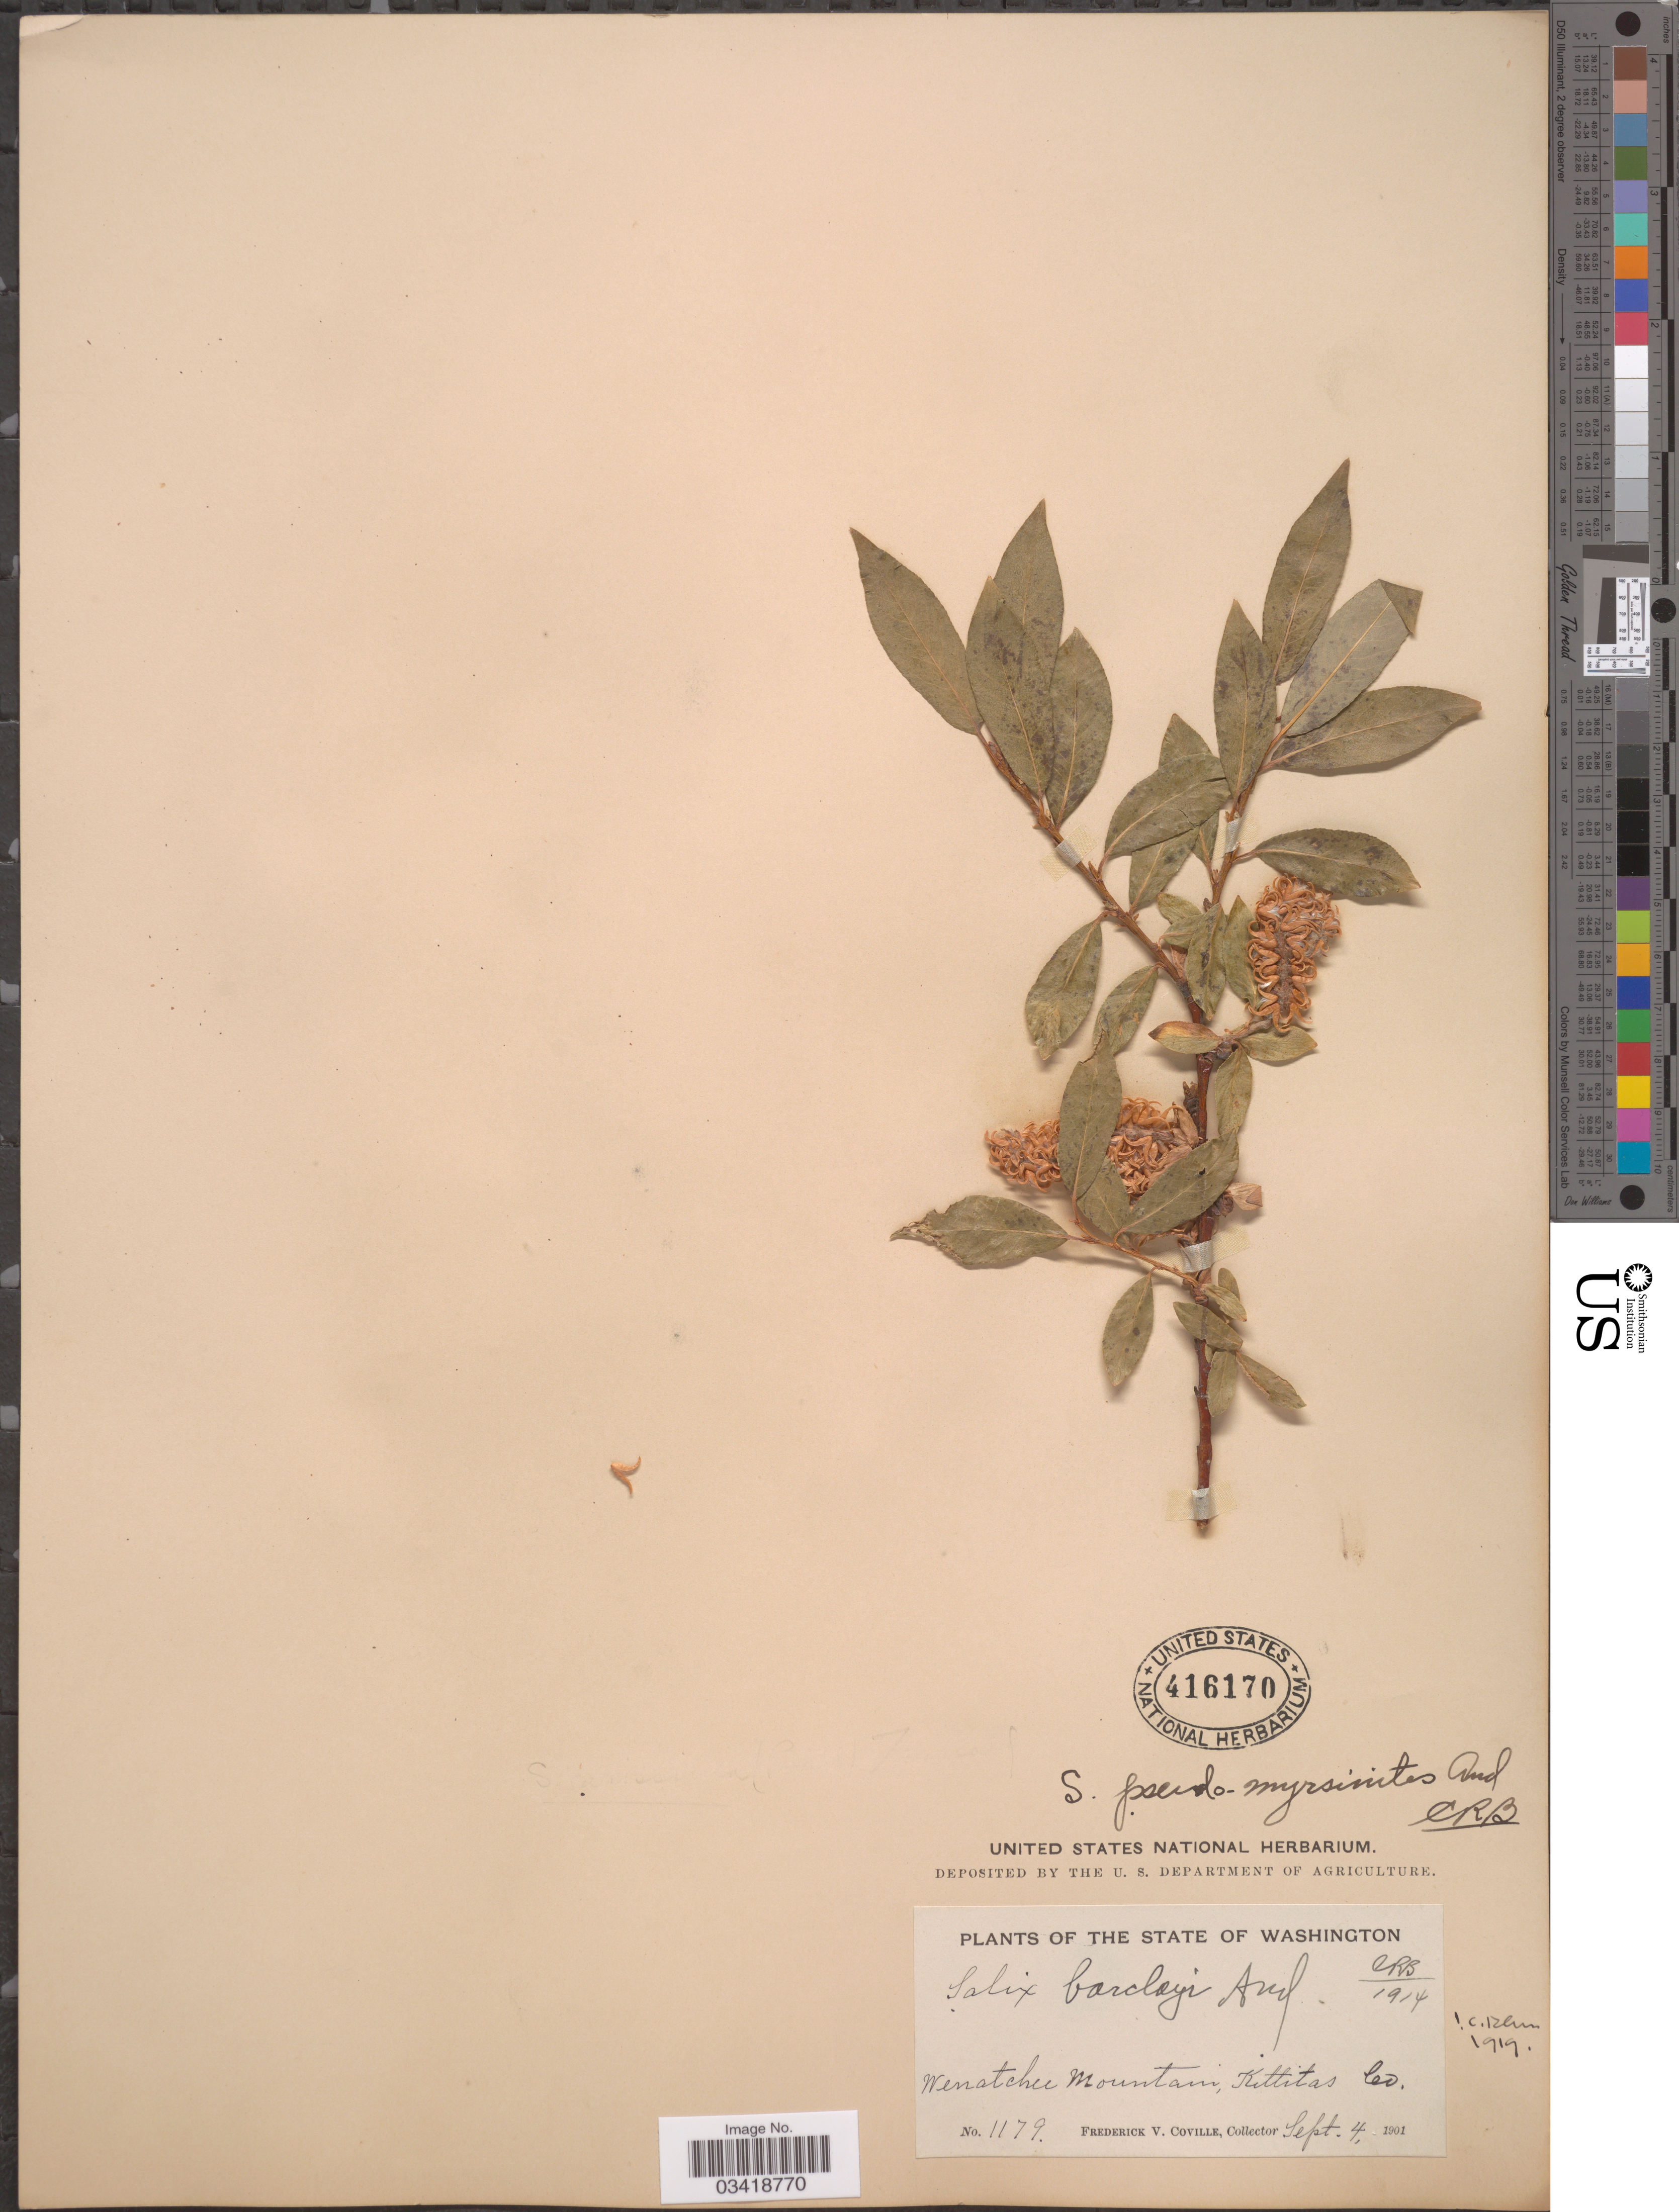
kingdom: Plantae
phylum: Tracheophyta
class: Magnoliopsida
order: Malpighiales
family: Salicaceae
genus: Salix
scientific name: Salix barclayi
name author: Andersson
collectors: F. V. Coville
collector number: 1179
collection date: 1901-09-04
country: United States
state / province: Washington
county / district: Kittitas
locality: Wenatchee Mountain, Kittitas Co.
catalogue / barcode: US 416170